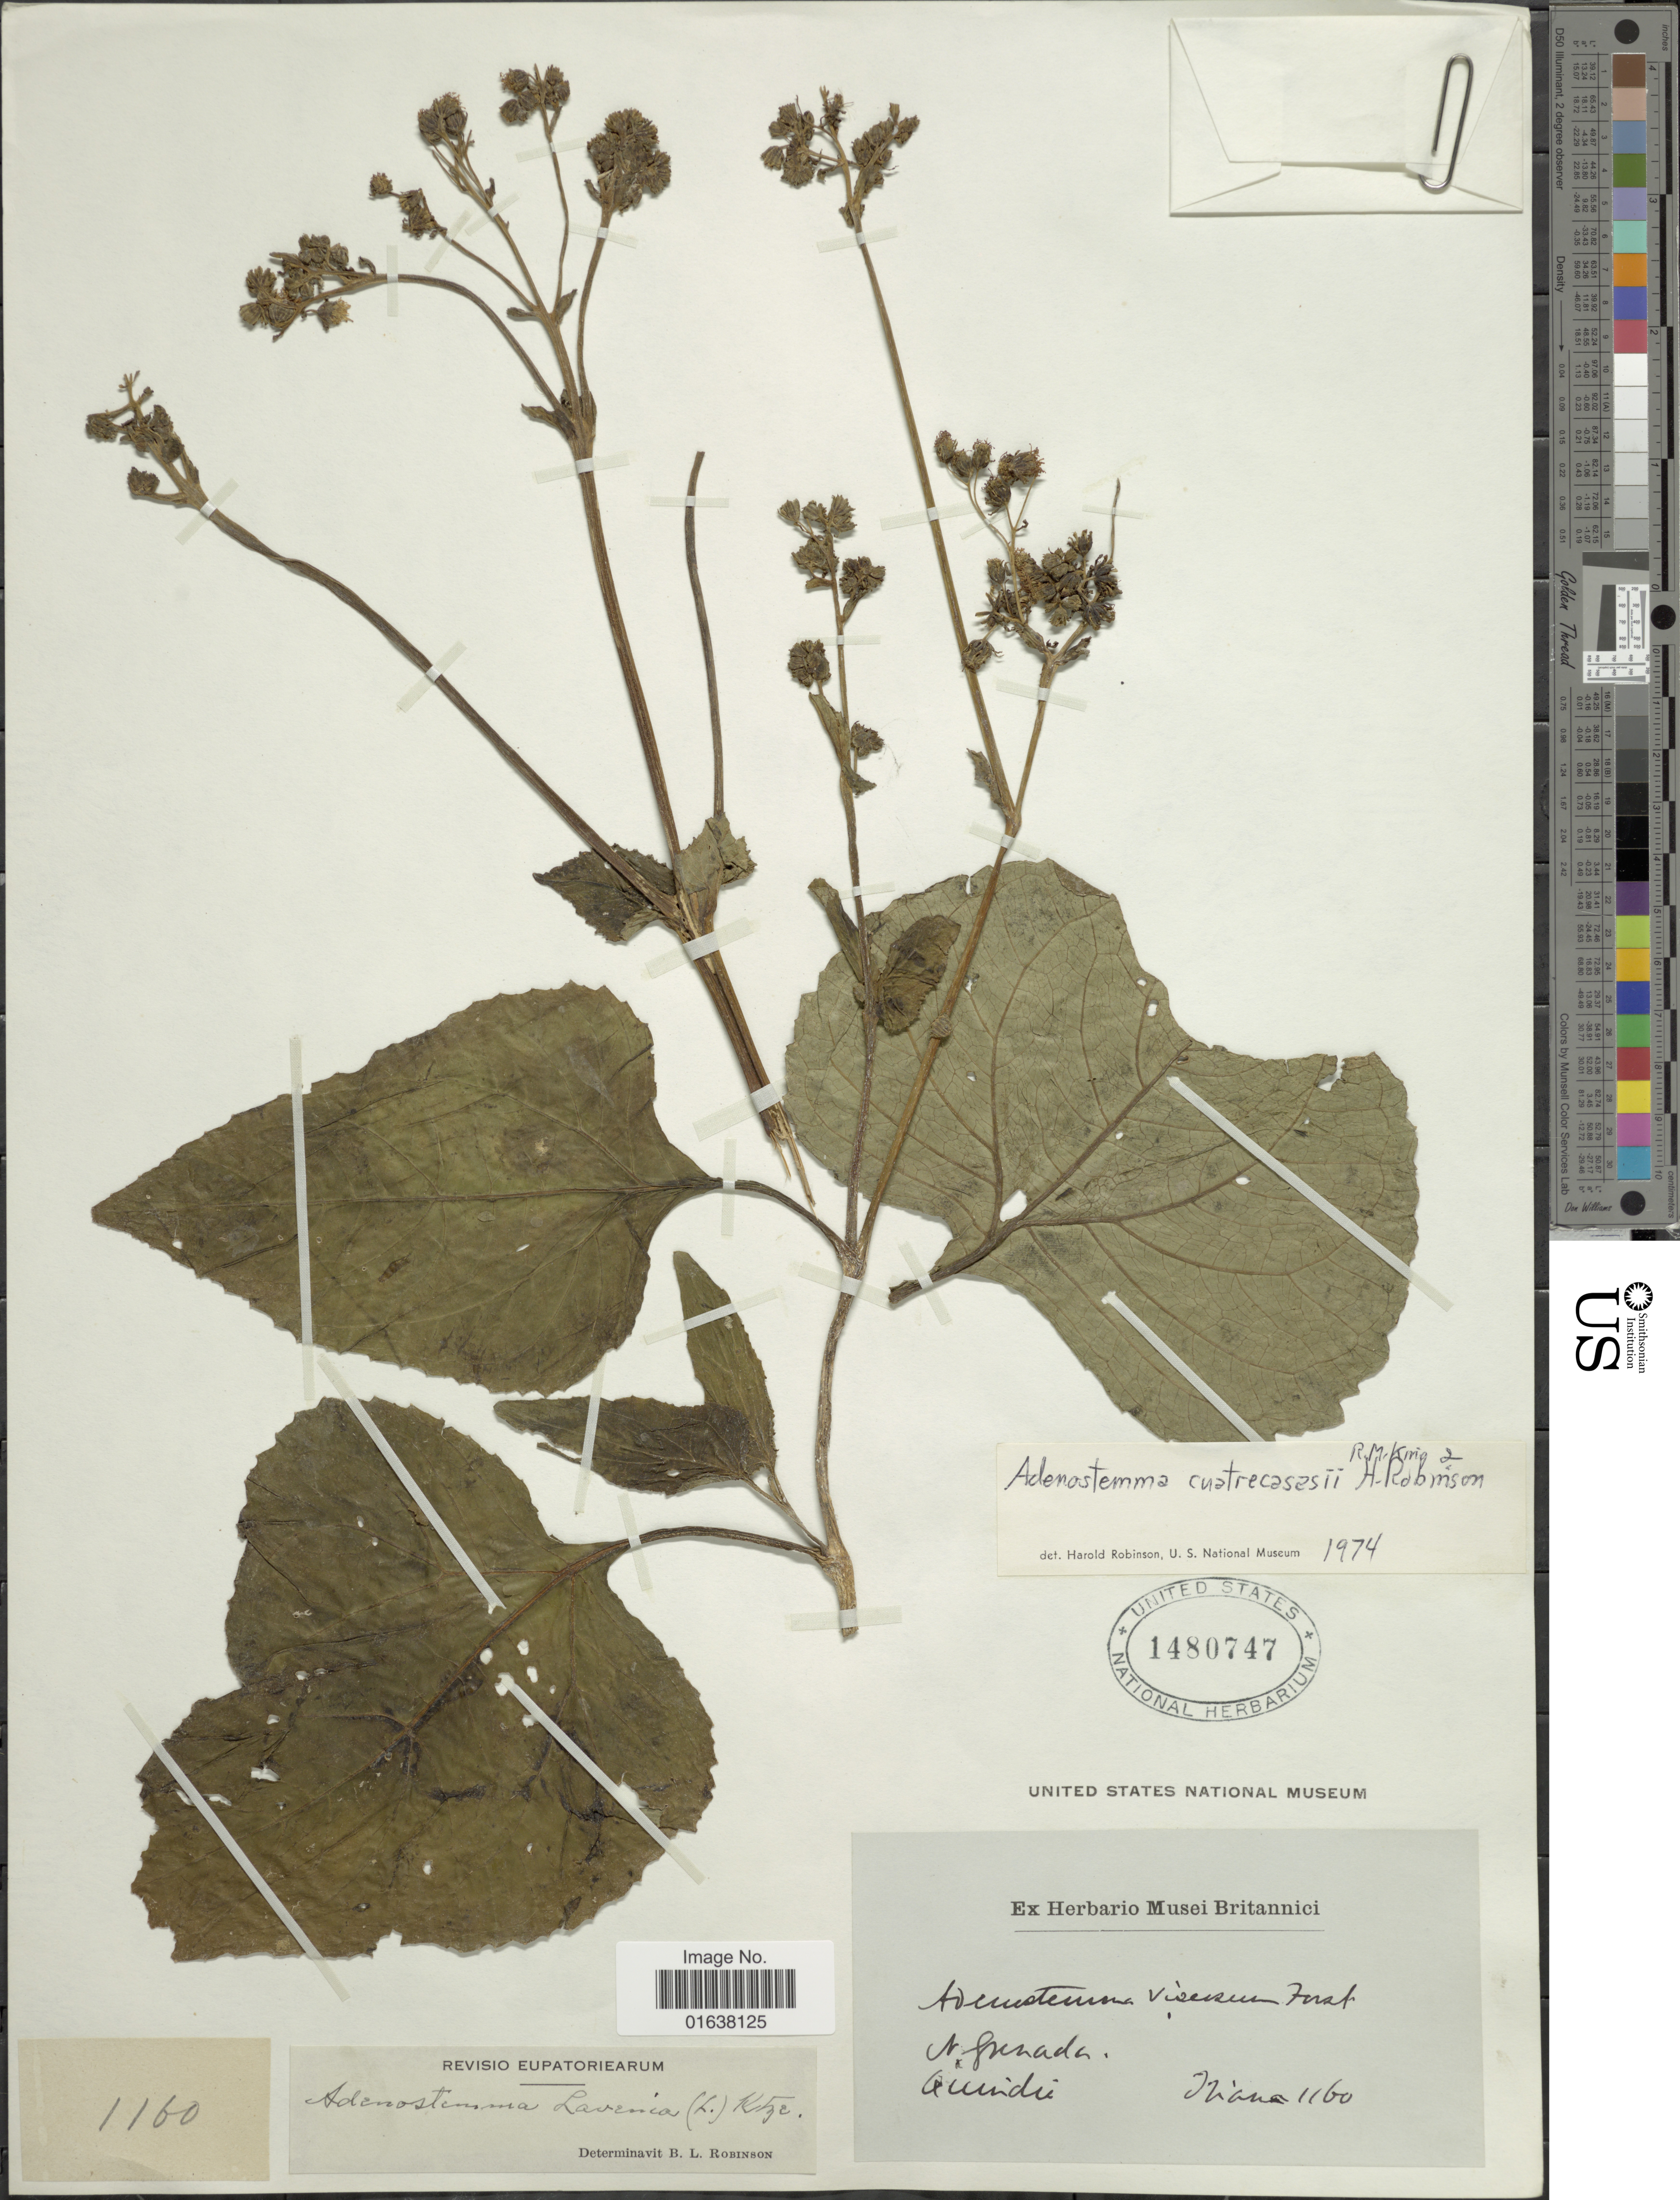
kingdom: Plantae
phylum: Tracheophyta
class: Magnoliopsida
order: Asterales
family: Asteraceae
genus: Adenostemma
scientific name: Adenostemma cuatrecasasii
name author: R.M. King & H. Rob.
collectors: J. J. Triana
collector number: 1160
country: Colombia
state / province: Quindio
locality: N. Grenada, Quindio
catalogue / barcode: US 1480747